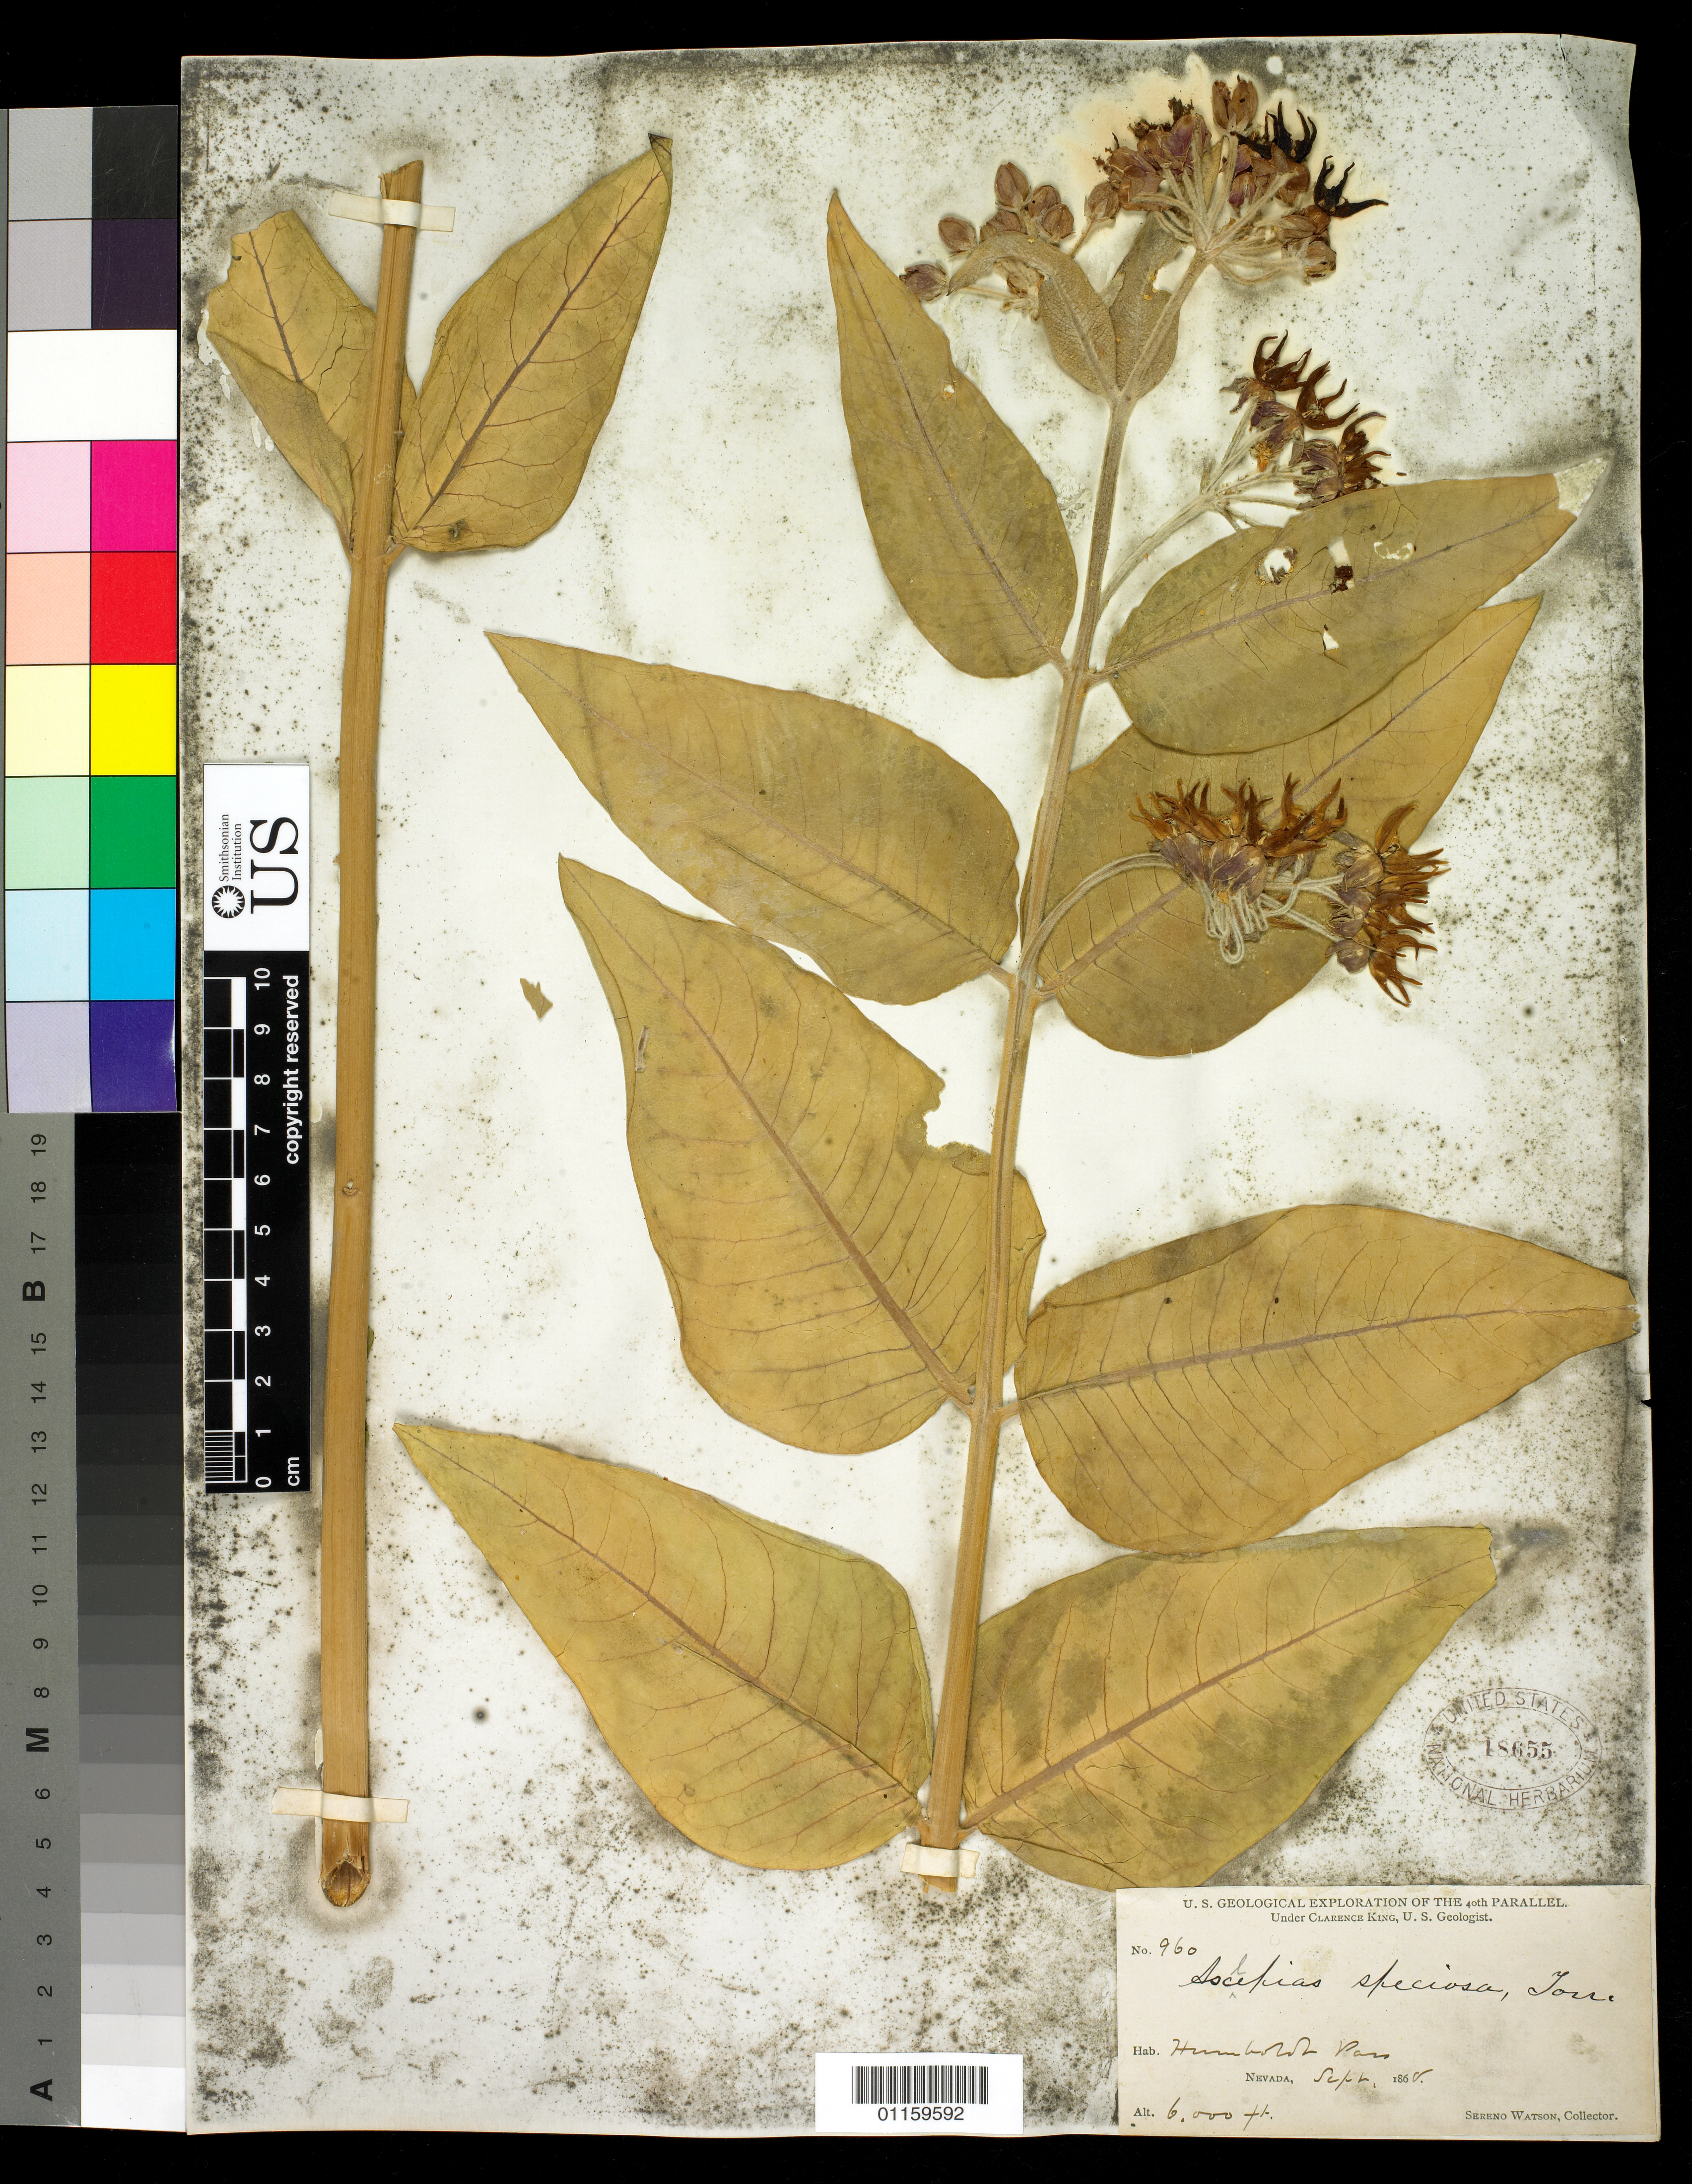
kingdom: Plantae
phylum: Tracheophyta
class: Magnoliopsida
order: Gentianales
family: Apocynaceae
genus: Asclepias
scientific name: Asclepias speciosa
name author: Torr.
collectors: S. Watson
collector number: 960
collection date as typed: Sep 1868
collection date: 1868-09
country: United States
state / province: Nevada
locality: Humboldt Pass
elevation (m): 1829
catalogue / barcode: US 18655